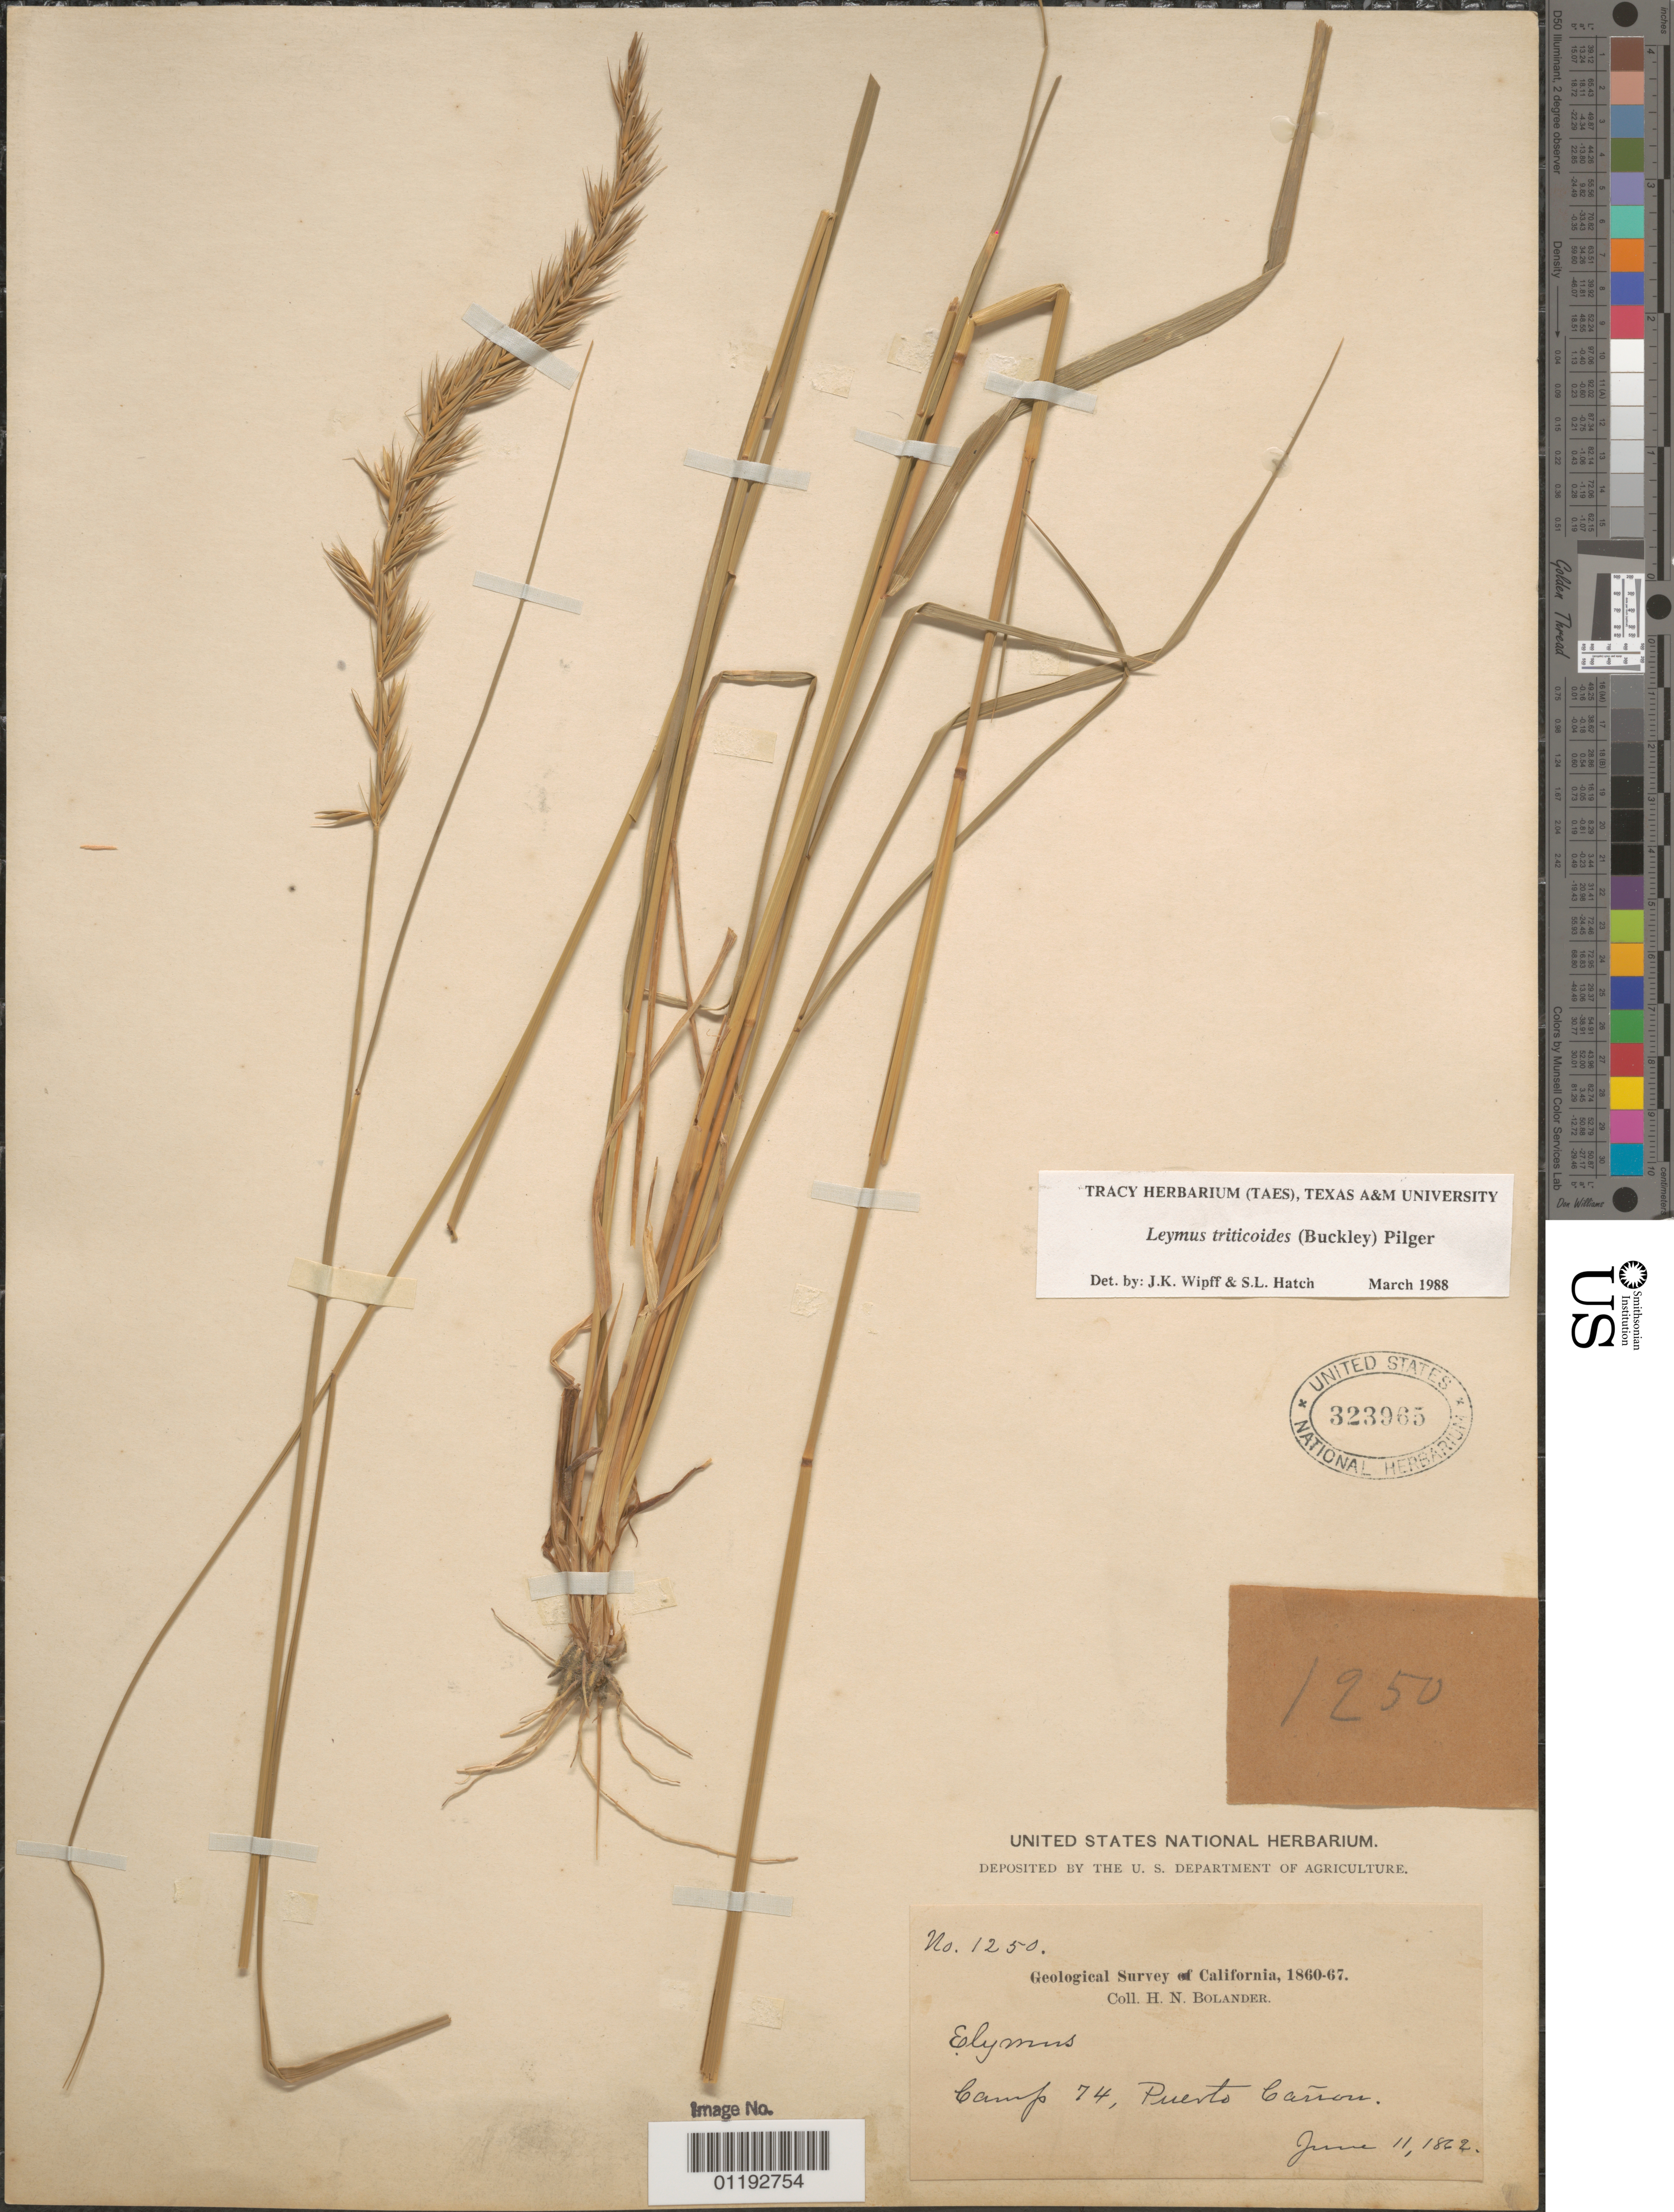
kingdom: Plantae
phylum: Tracheophyta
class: Liliopsida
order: Poales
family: Poaceae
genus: Leymus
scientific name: Leymus triticoides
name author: (Buckley) Pilg.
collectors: H. Bolander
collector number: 1250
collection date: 1862-06-11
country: United States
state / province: California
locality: Camp 74, Puerto Canyon.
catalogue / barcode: US 323965